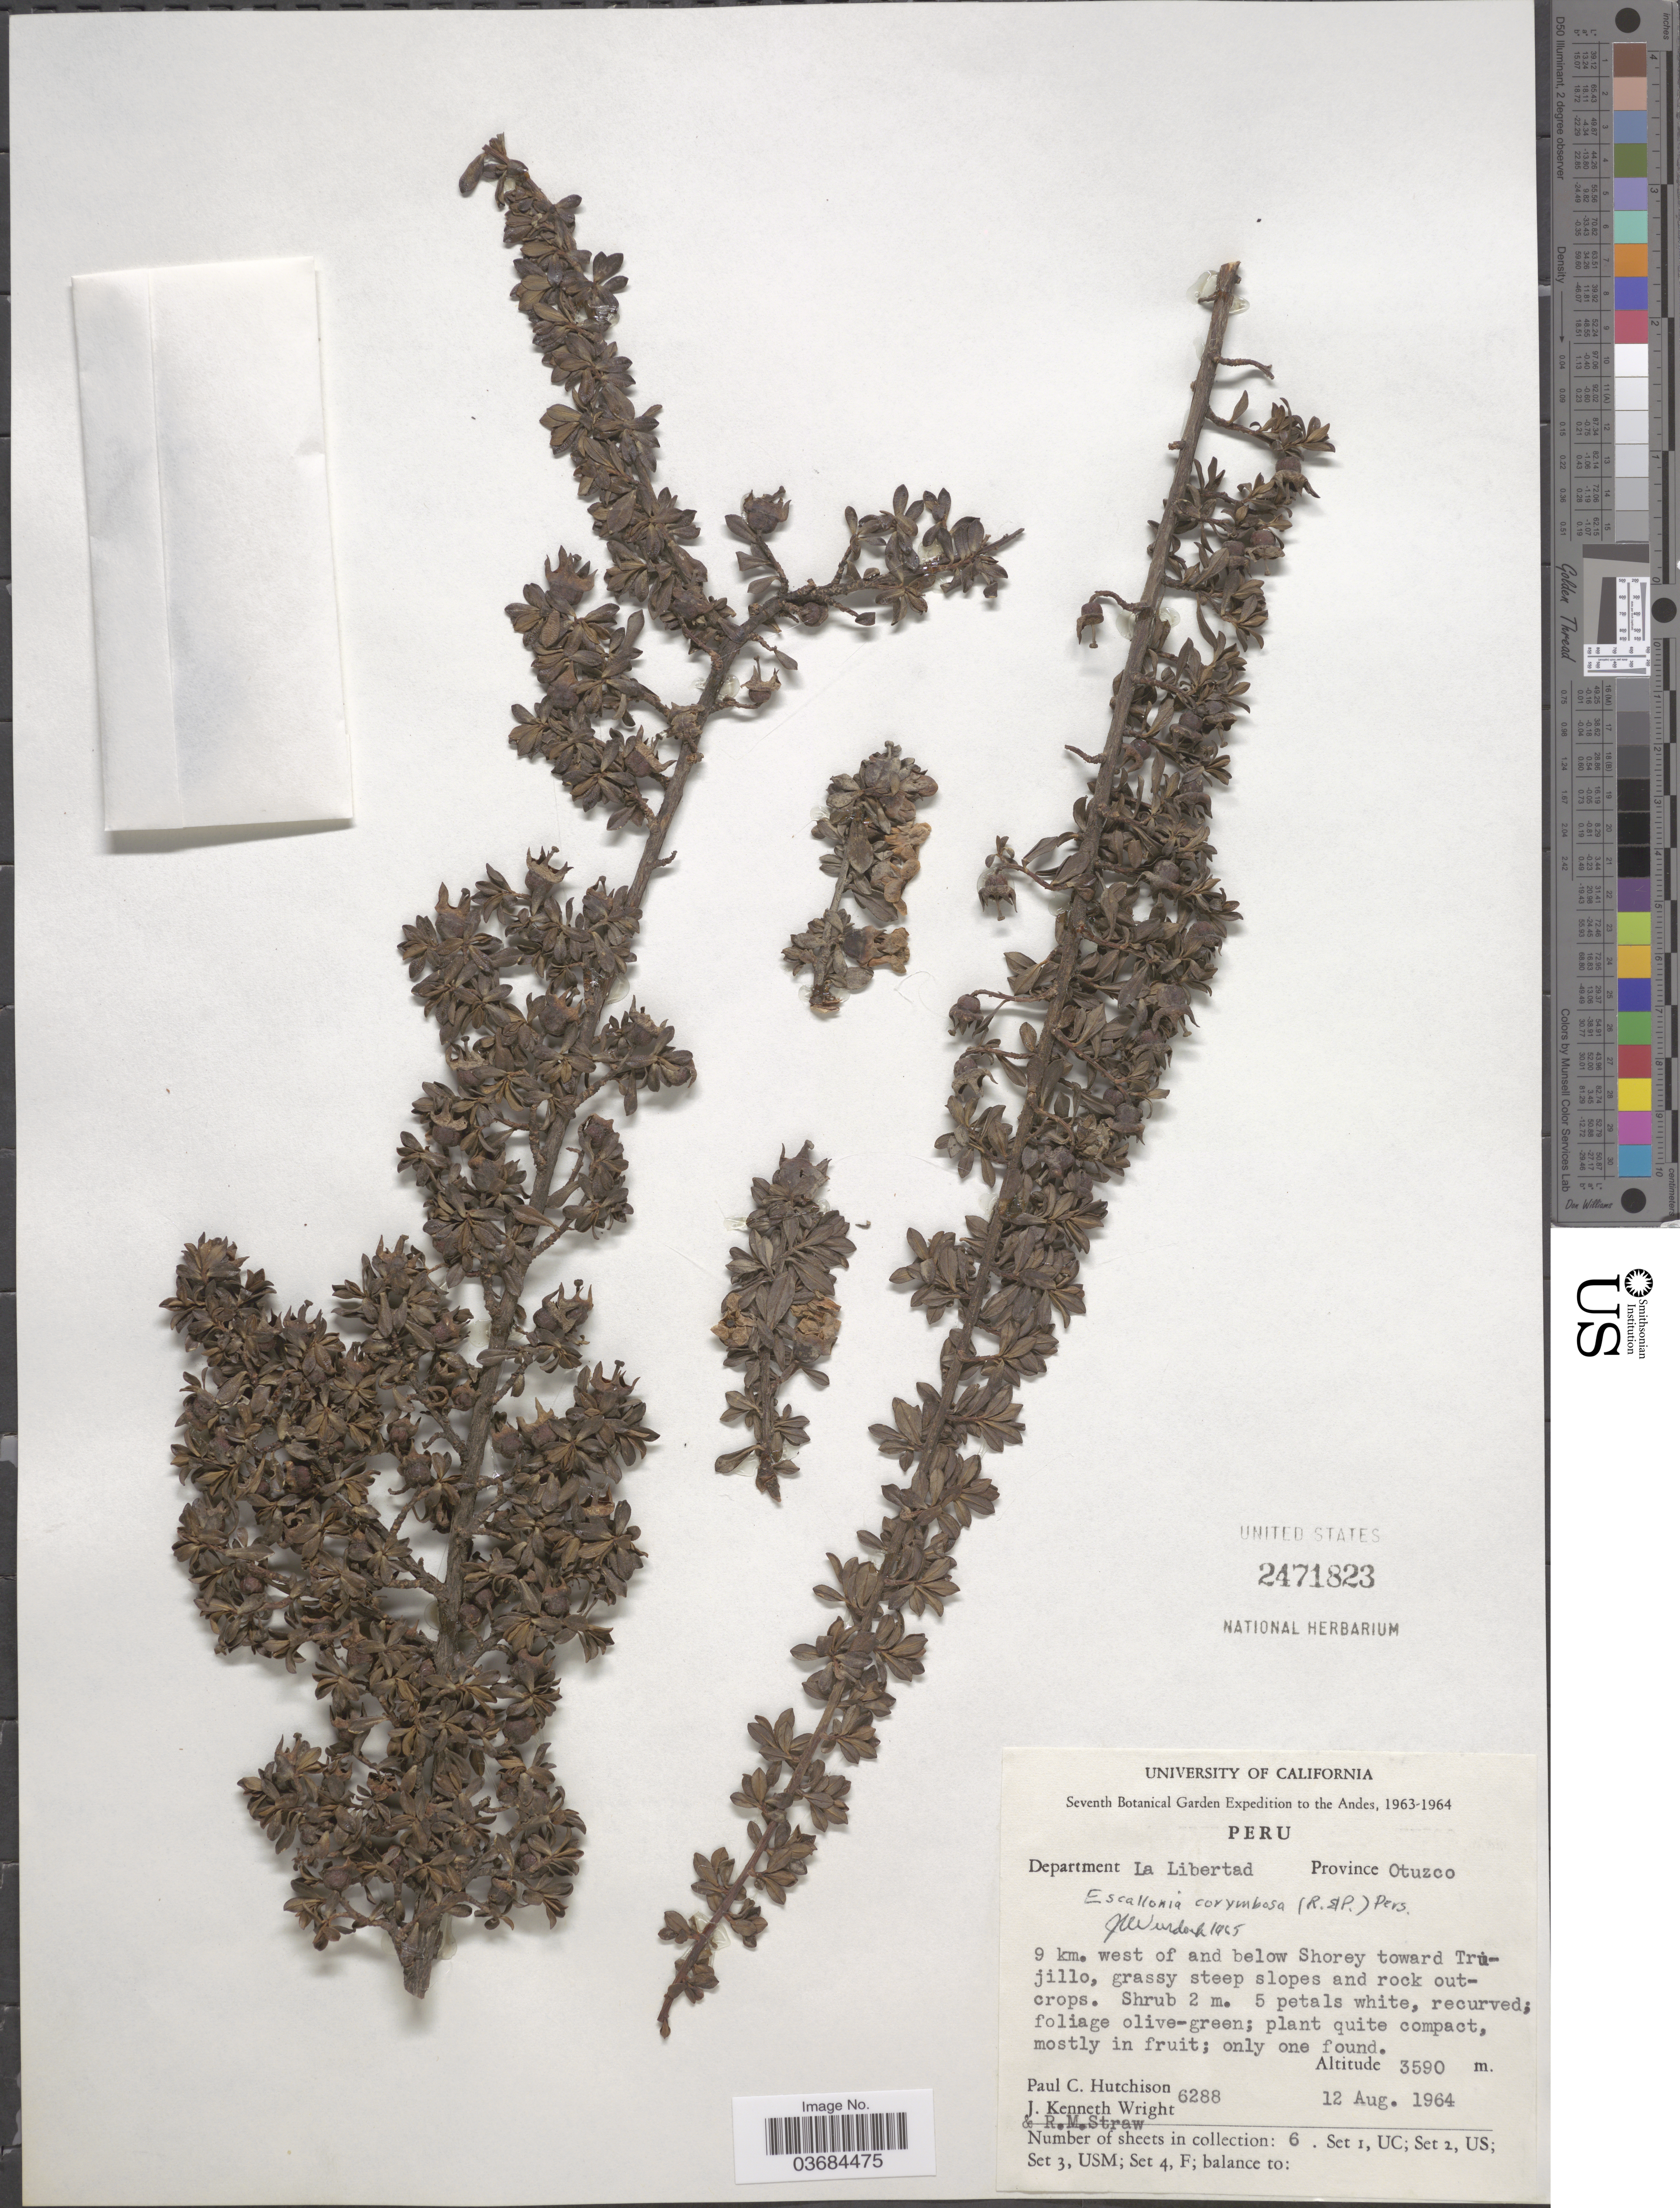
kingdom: Plantae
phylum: Tracheophyta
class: Magnoliopsida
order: Escalloniales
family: Escalloniaceae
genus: Escallonia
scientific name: Escallonia myrtilloides var. myrtilloides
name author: L. f.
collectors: P. C. Hutchison, J. K. Wright & R. M. Straw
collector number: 6288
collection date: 1964-08-12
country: Peru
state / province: La Libertad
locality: Seventh Botanical Garden Expedition to the Andes, 1963-1964. Department La Libertad. Province Otuzco. 9 km. west of and below Shorey toward Trujillo, grassy steep slopes and rock outcrops.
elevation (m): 3590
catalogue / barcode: US 2471823